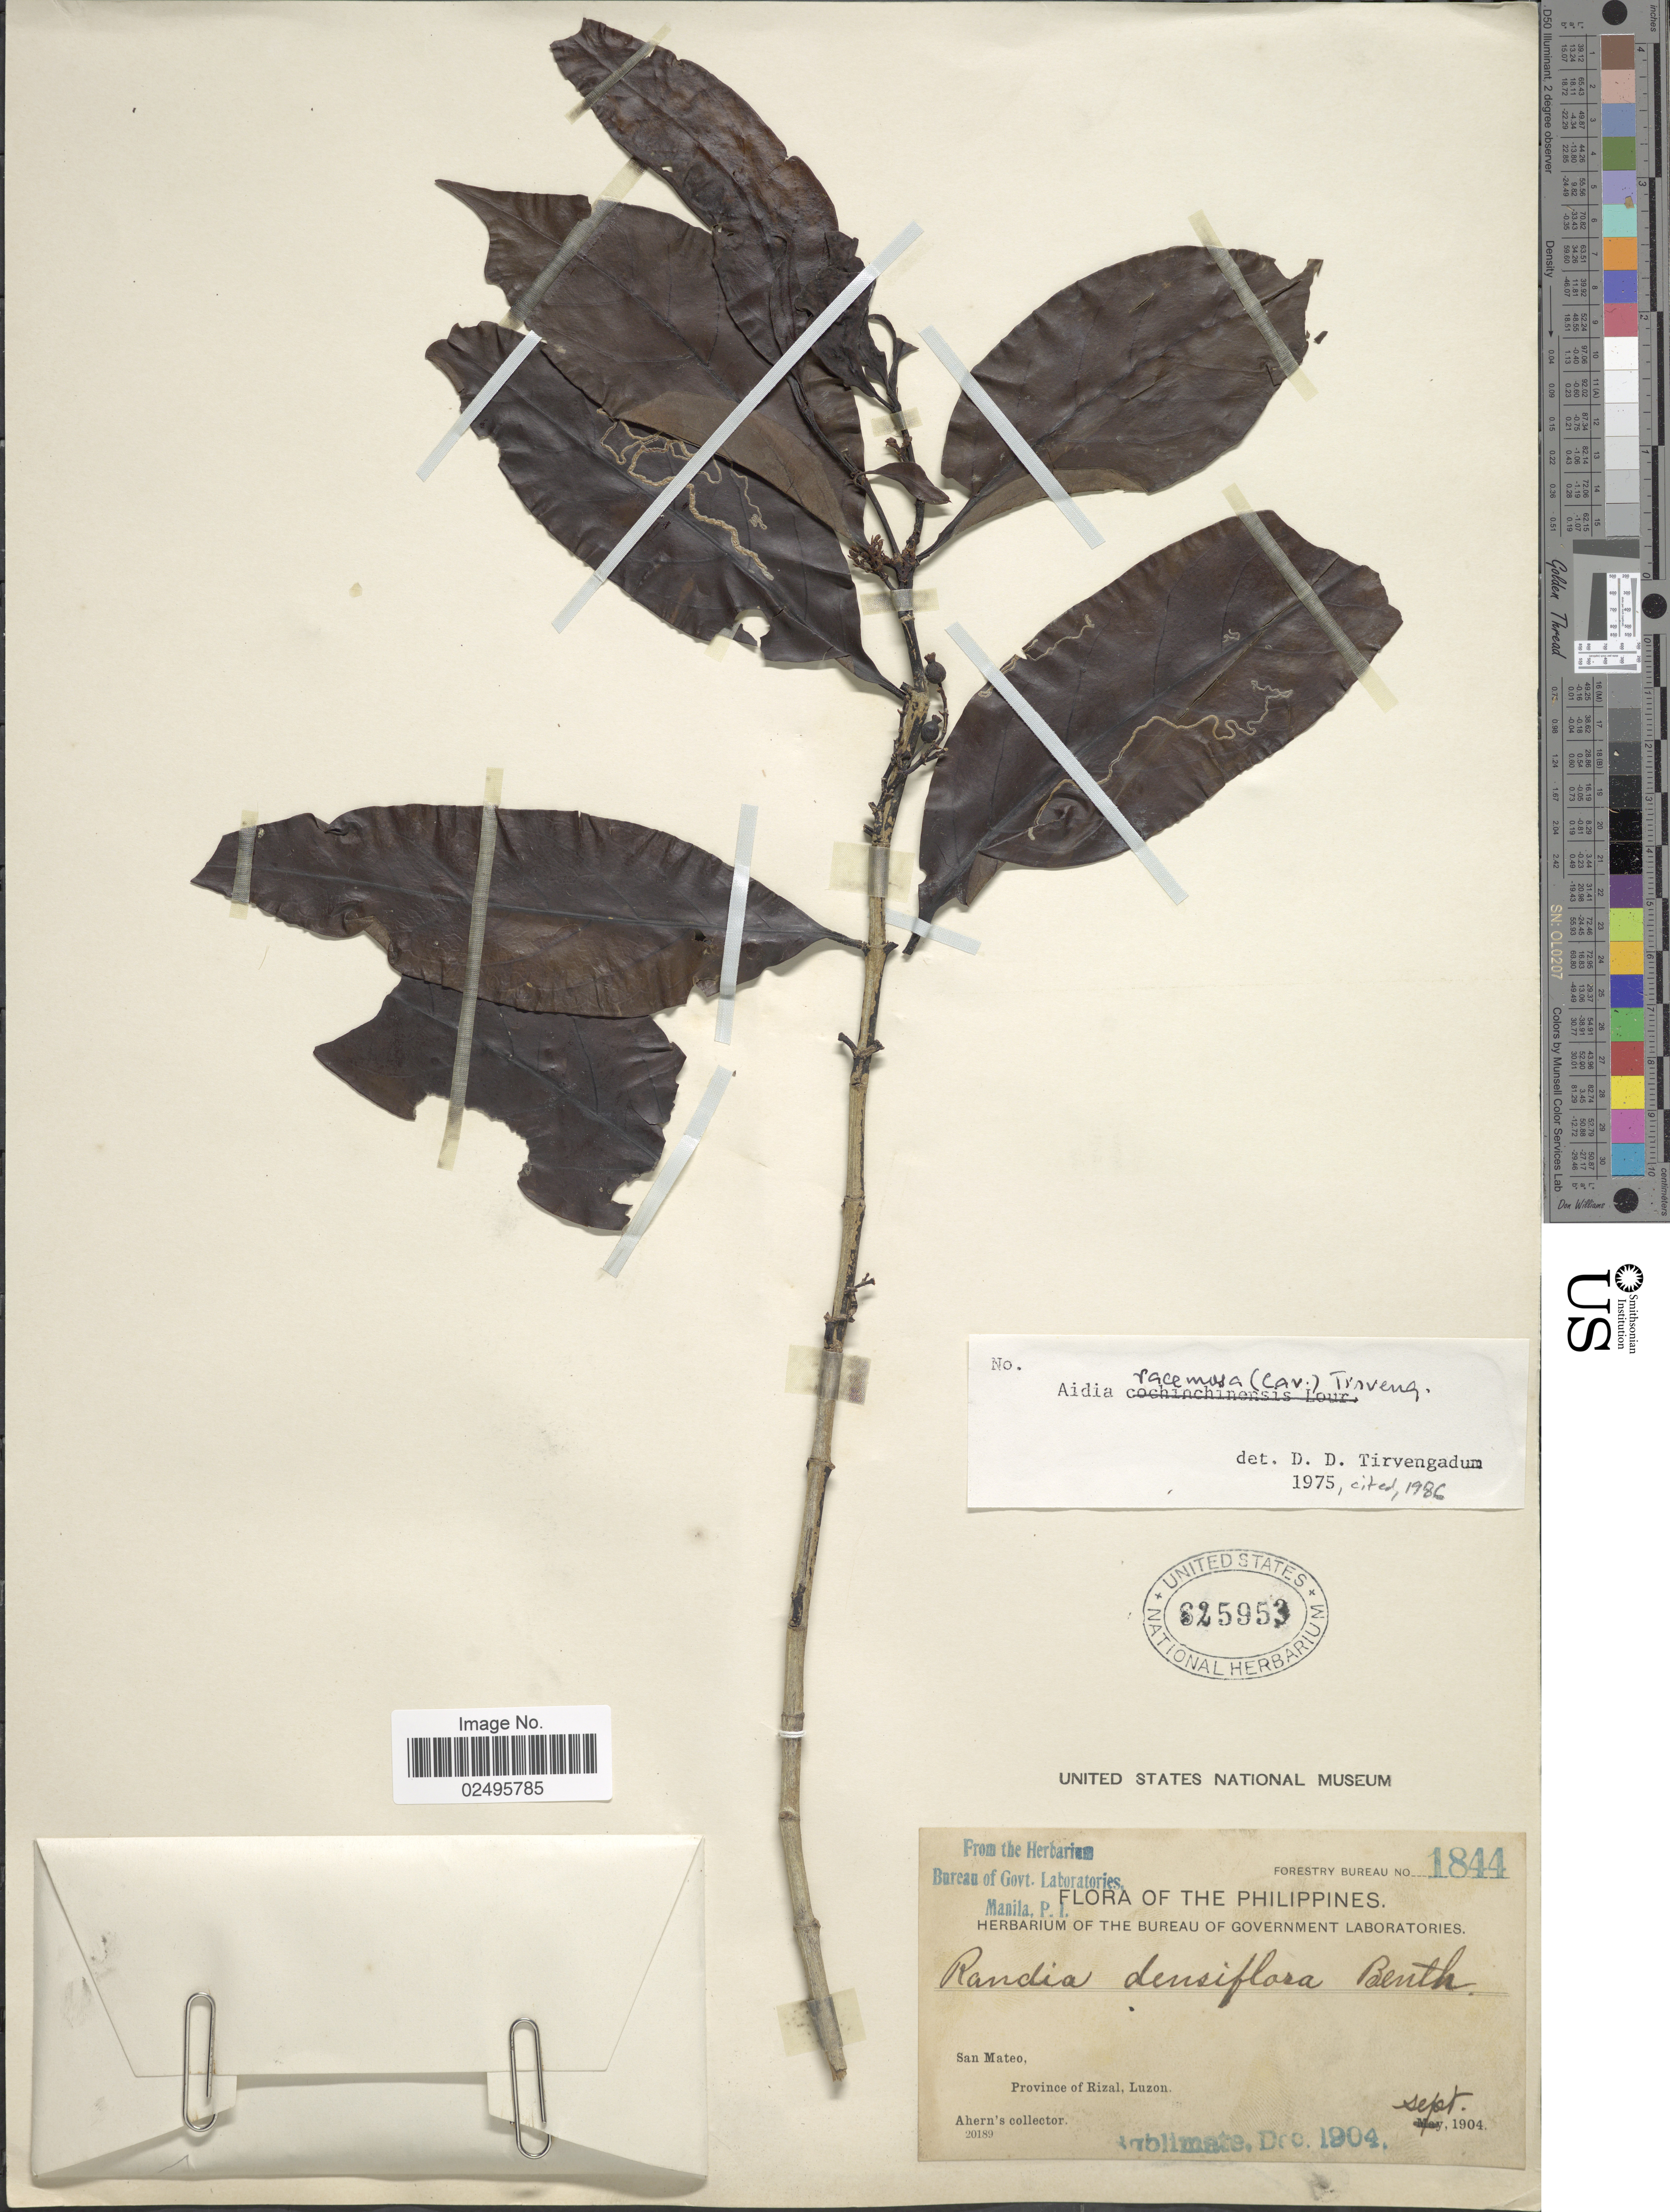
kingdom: Plantae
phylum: Tracheophyta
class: Magnoliopsida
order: Gentianales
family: Rubiaceae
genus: Aidia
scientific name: Aidia racemosa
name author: (Cav.) Tirv.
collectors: Ahern's collector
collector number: Forestry Bureau 1844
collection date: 1904-09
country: Philippines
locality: San Mateo. Province of Rizal, Luzon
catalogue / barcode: US 825953